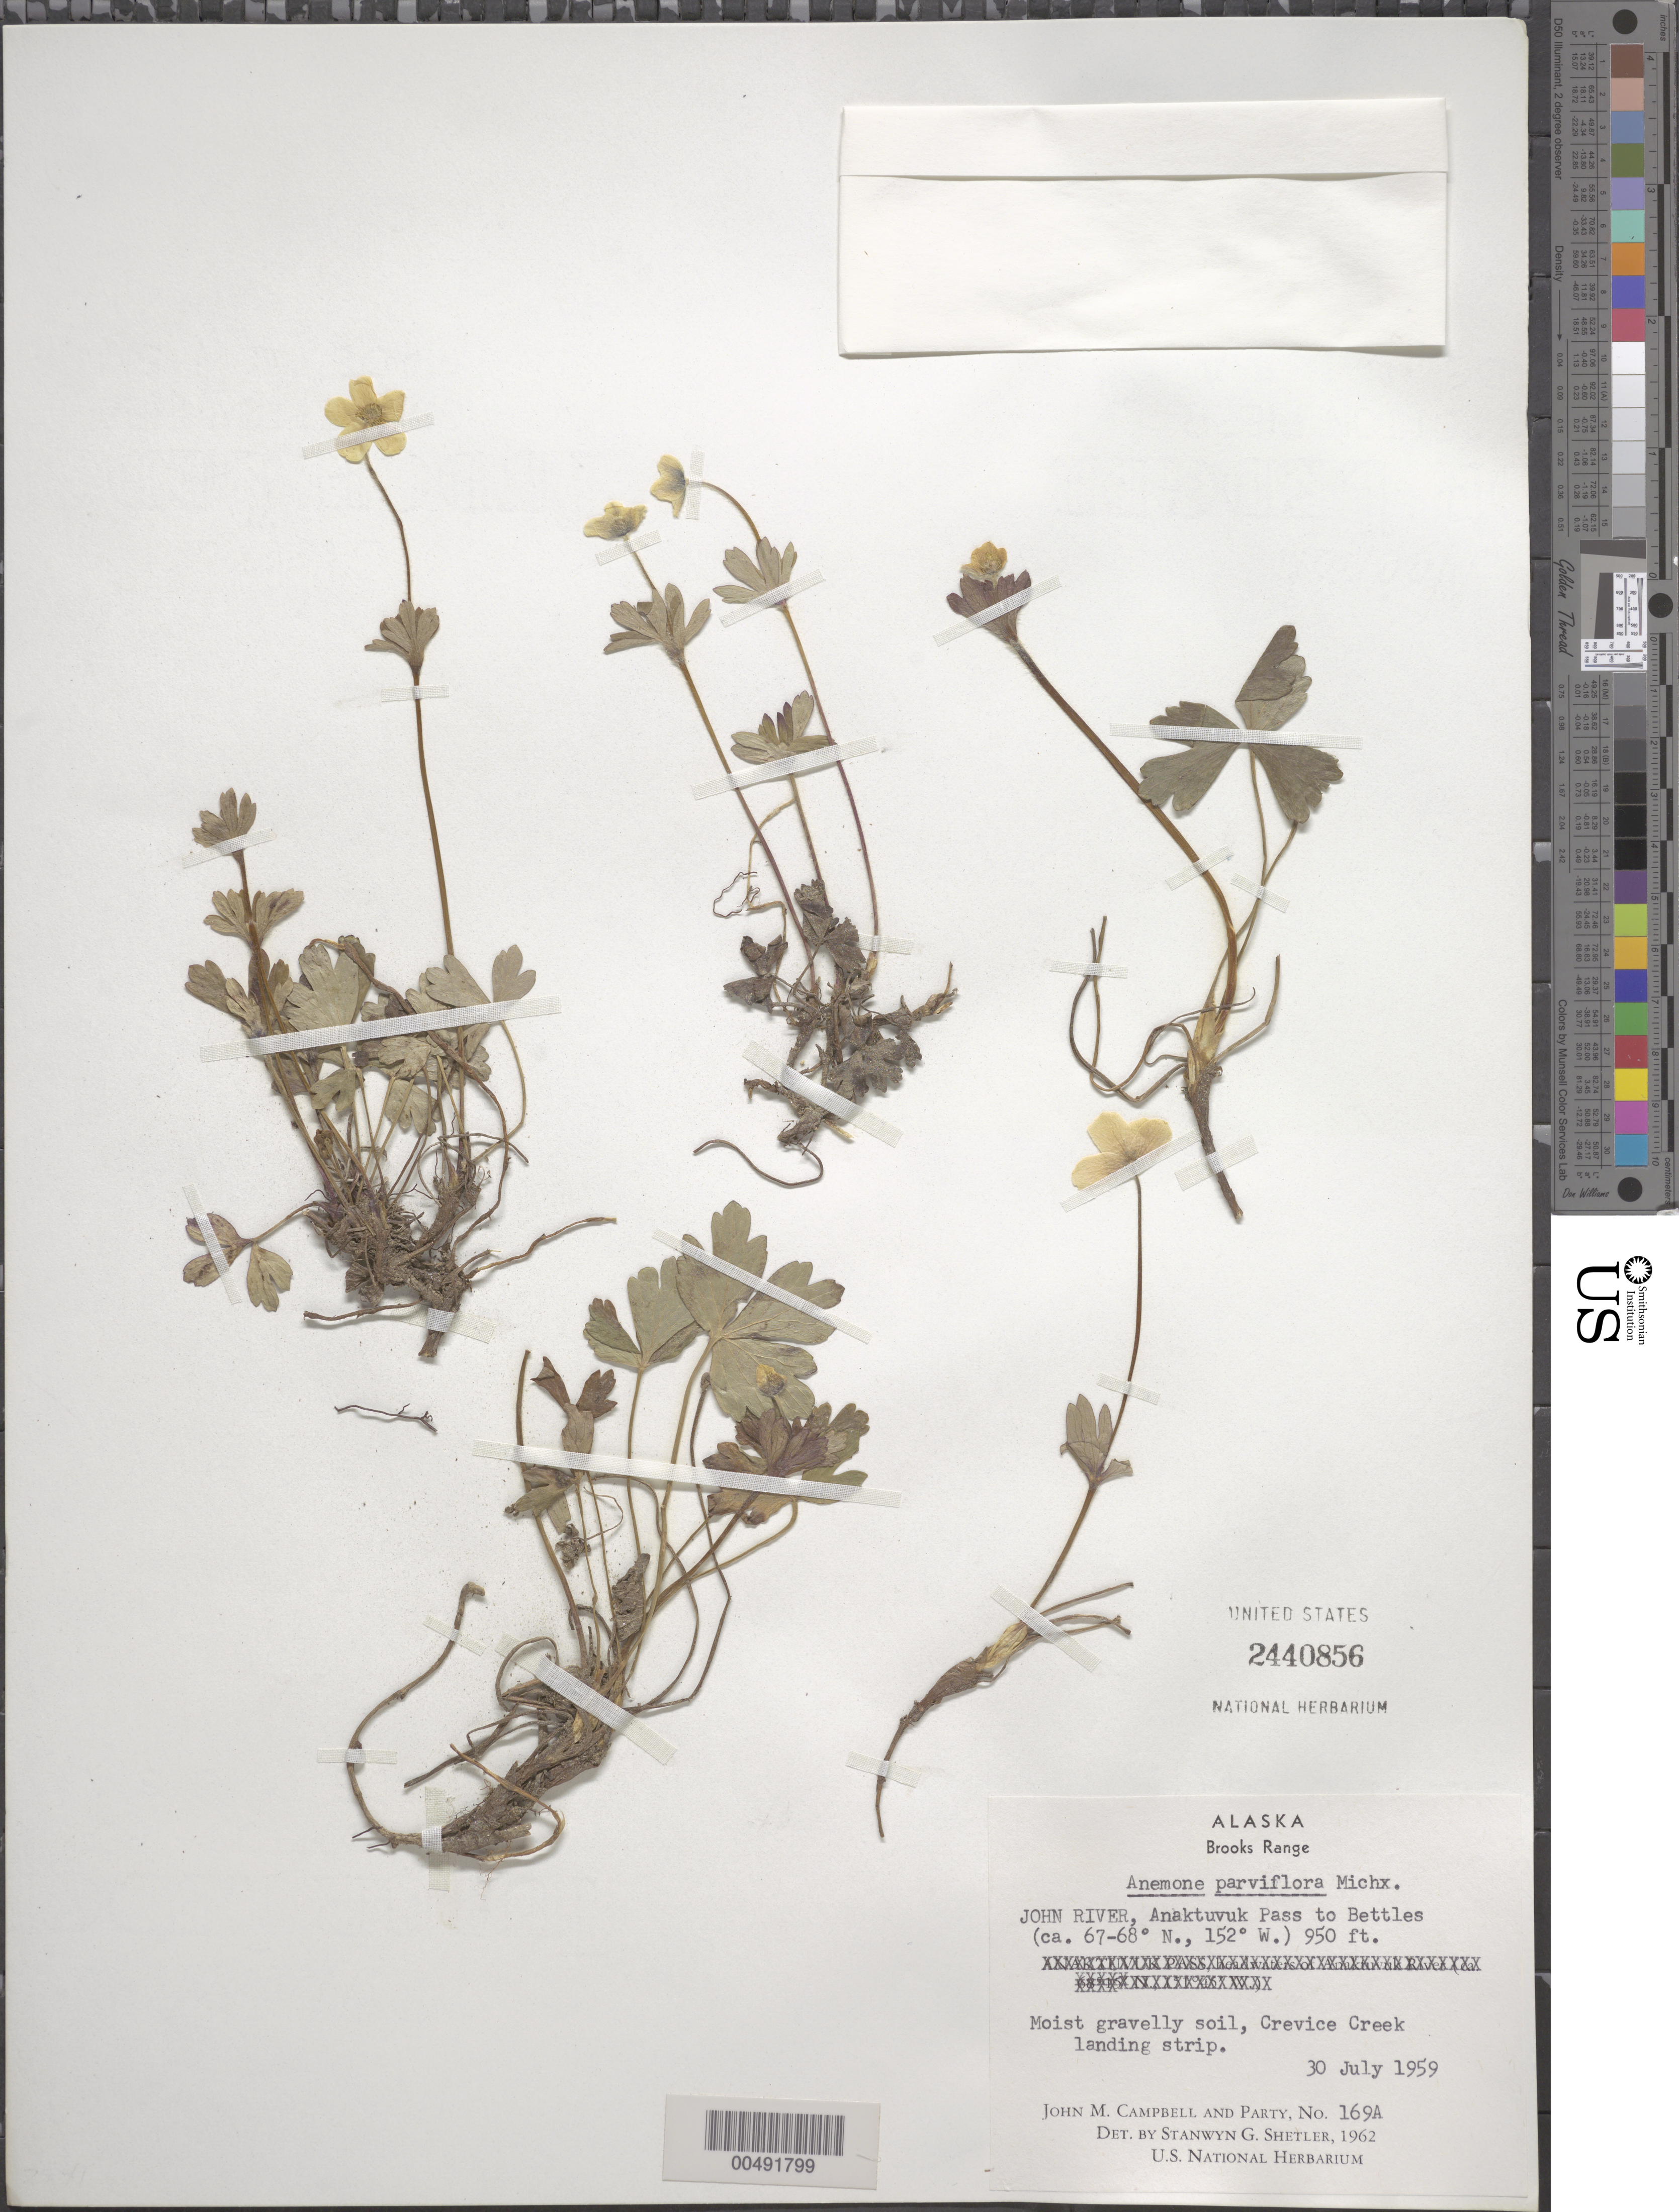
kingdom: Plantae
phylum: Tracheophyta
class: Magnoliopsida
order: Ranunculales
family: Ranunculaceae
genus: Anemone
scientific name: Anemone parviflora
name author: Michx.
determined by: Shetler, Stanwyn G., (US), NMNH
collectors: J. M. Campbell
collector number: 169A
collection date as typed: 30 Jul 1959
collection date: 1959-07-30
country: United States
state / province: Alaska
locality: Brooks Range, John River, Anaktuvuk Pass to Bettles, Crevice Creek Landing Strip (lat/long recorded as: lat=::: long=152:0:0:W)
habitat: moist gravelly soil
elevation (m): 290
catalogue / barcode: US 2440856